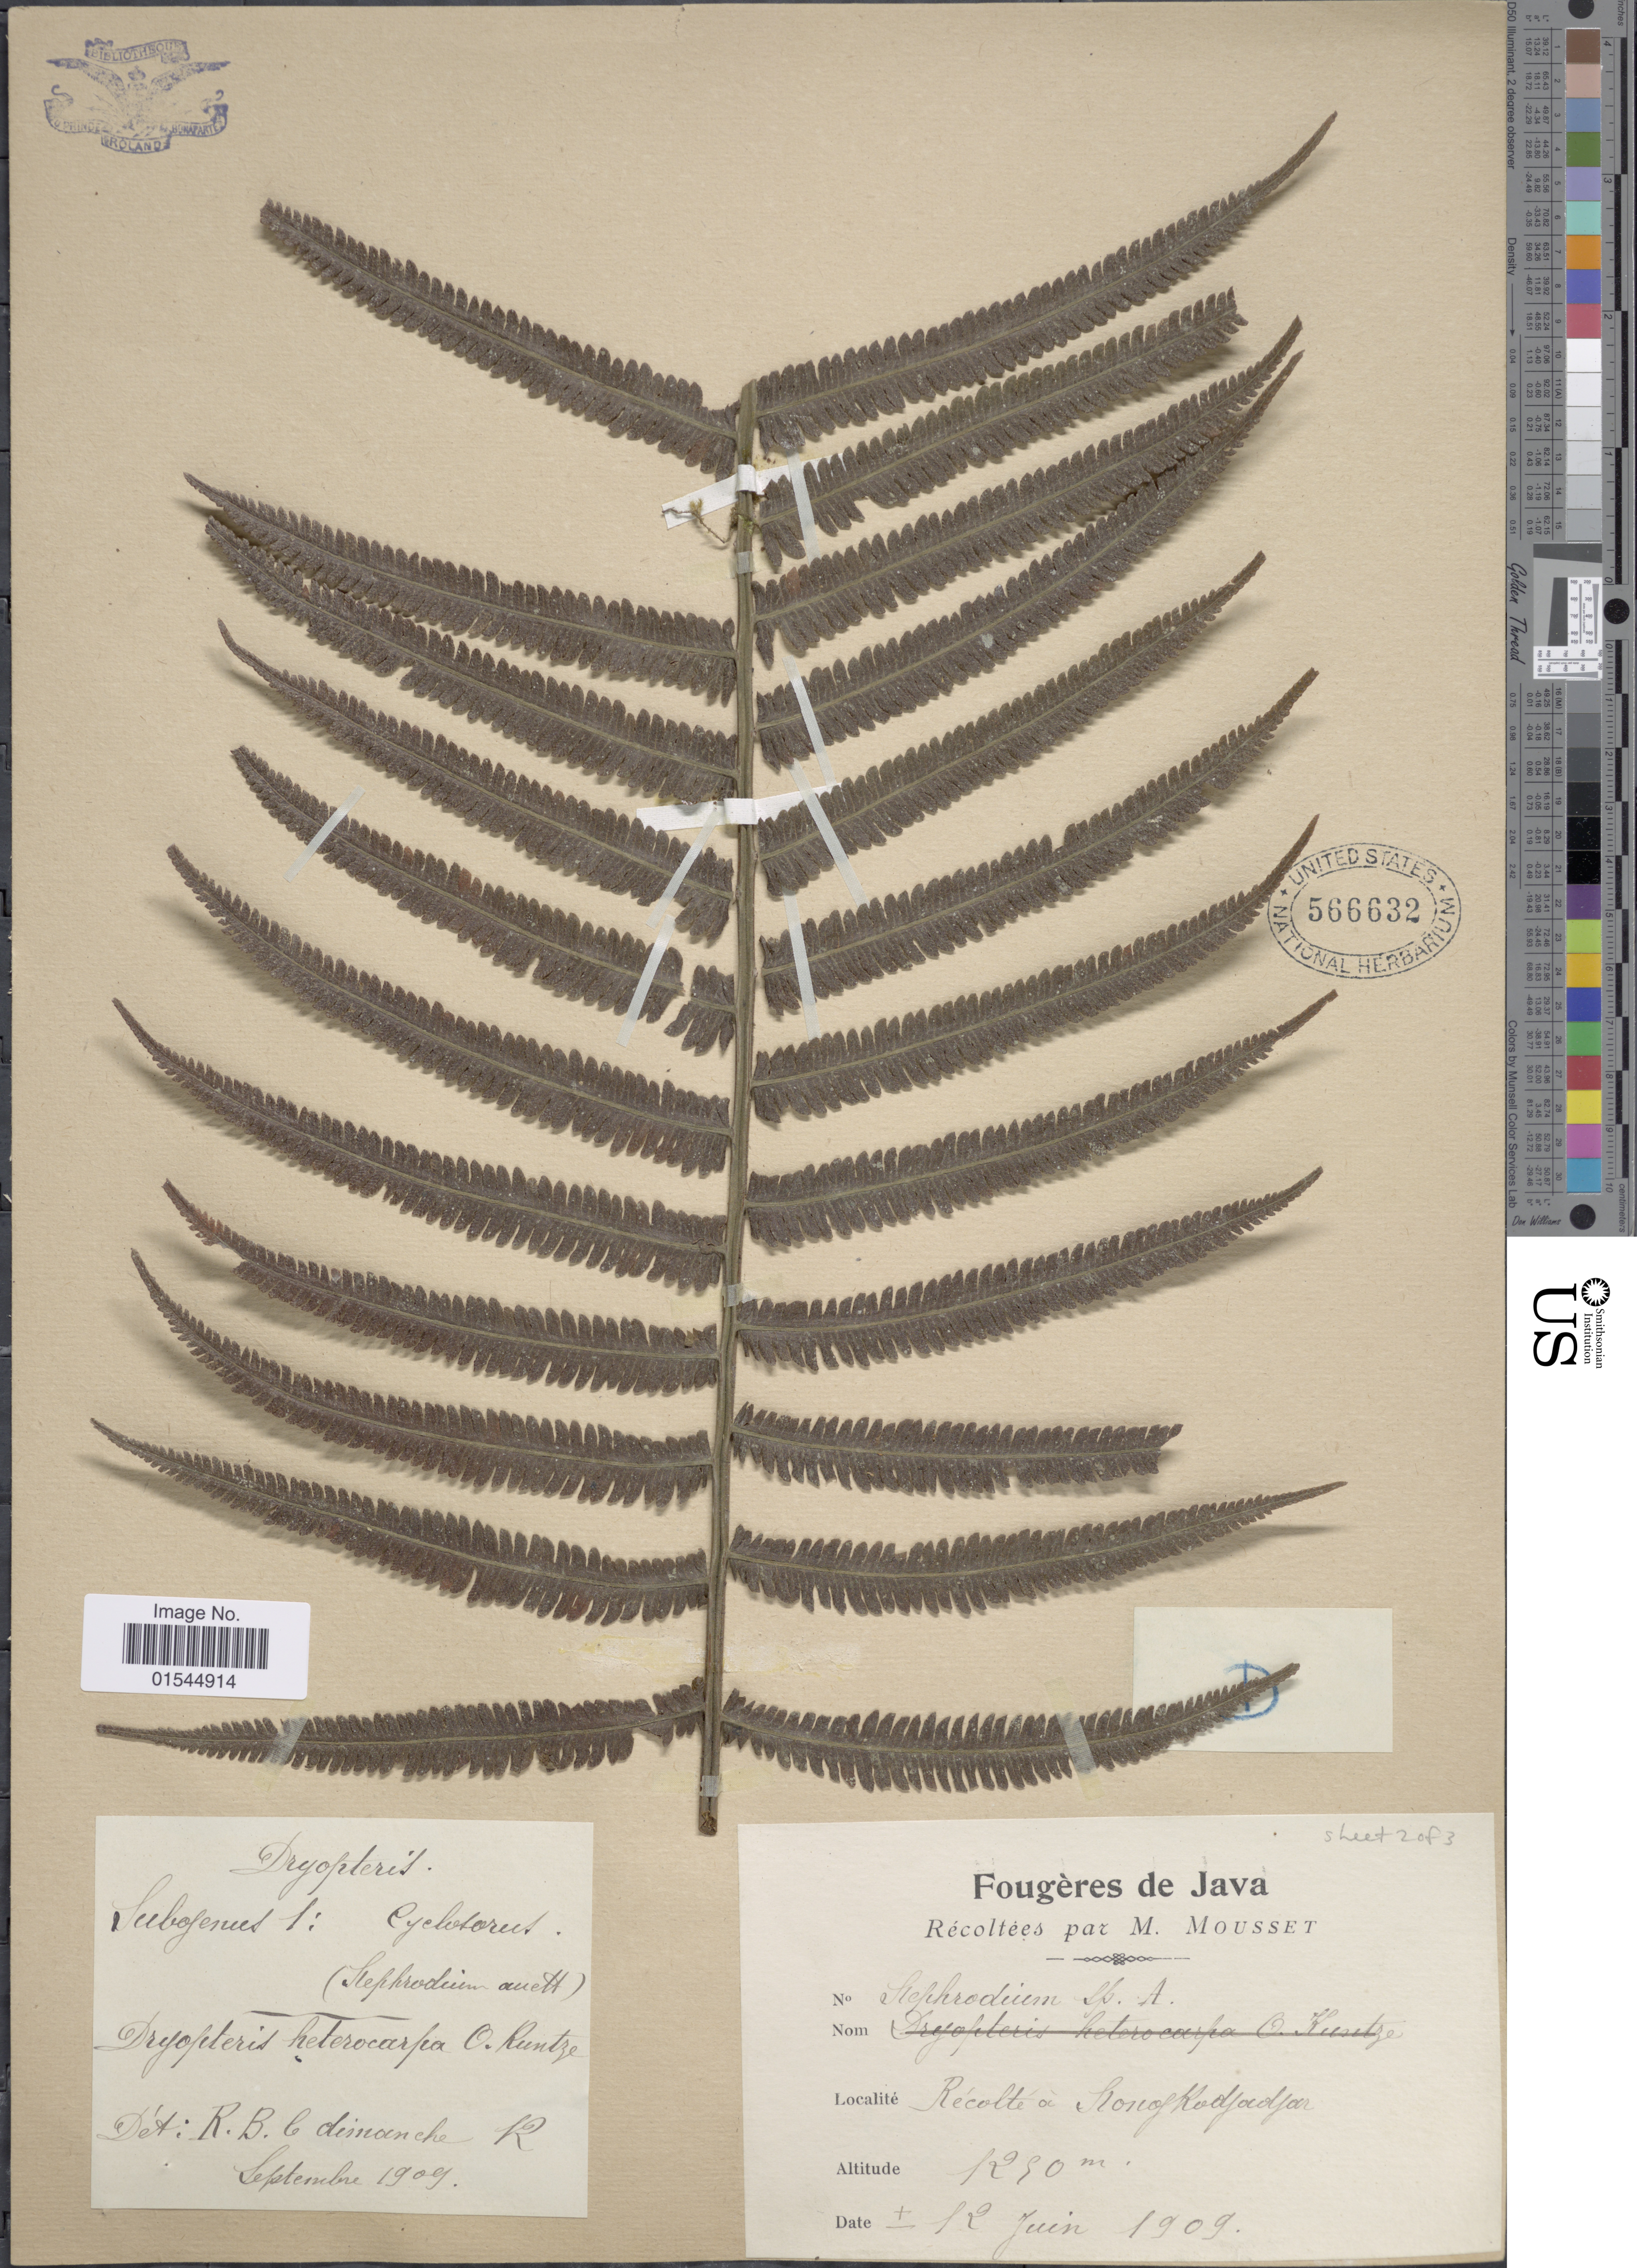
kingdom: Plantae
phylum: Tracheophyta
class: Polypodiopsida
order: Polypodiales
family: Thelypteridaceae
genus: Sphaerostephanos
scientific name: Sphaerostephanos heterocarpus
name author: (Blume) Holttum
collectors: M. Mousset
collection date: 1909-06-12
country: Indonesia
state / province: Java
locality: Recolte a Nong Kodjadjar [interpreted]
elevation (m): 1250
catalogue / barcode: US 566632